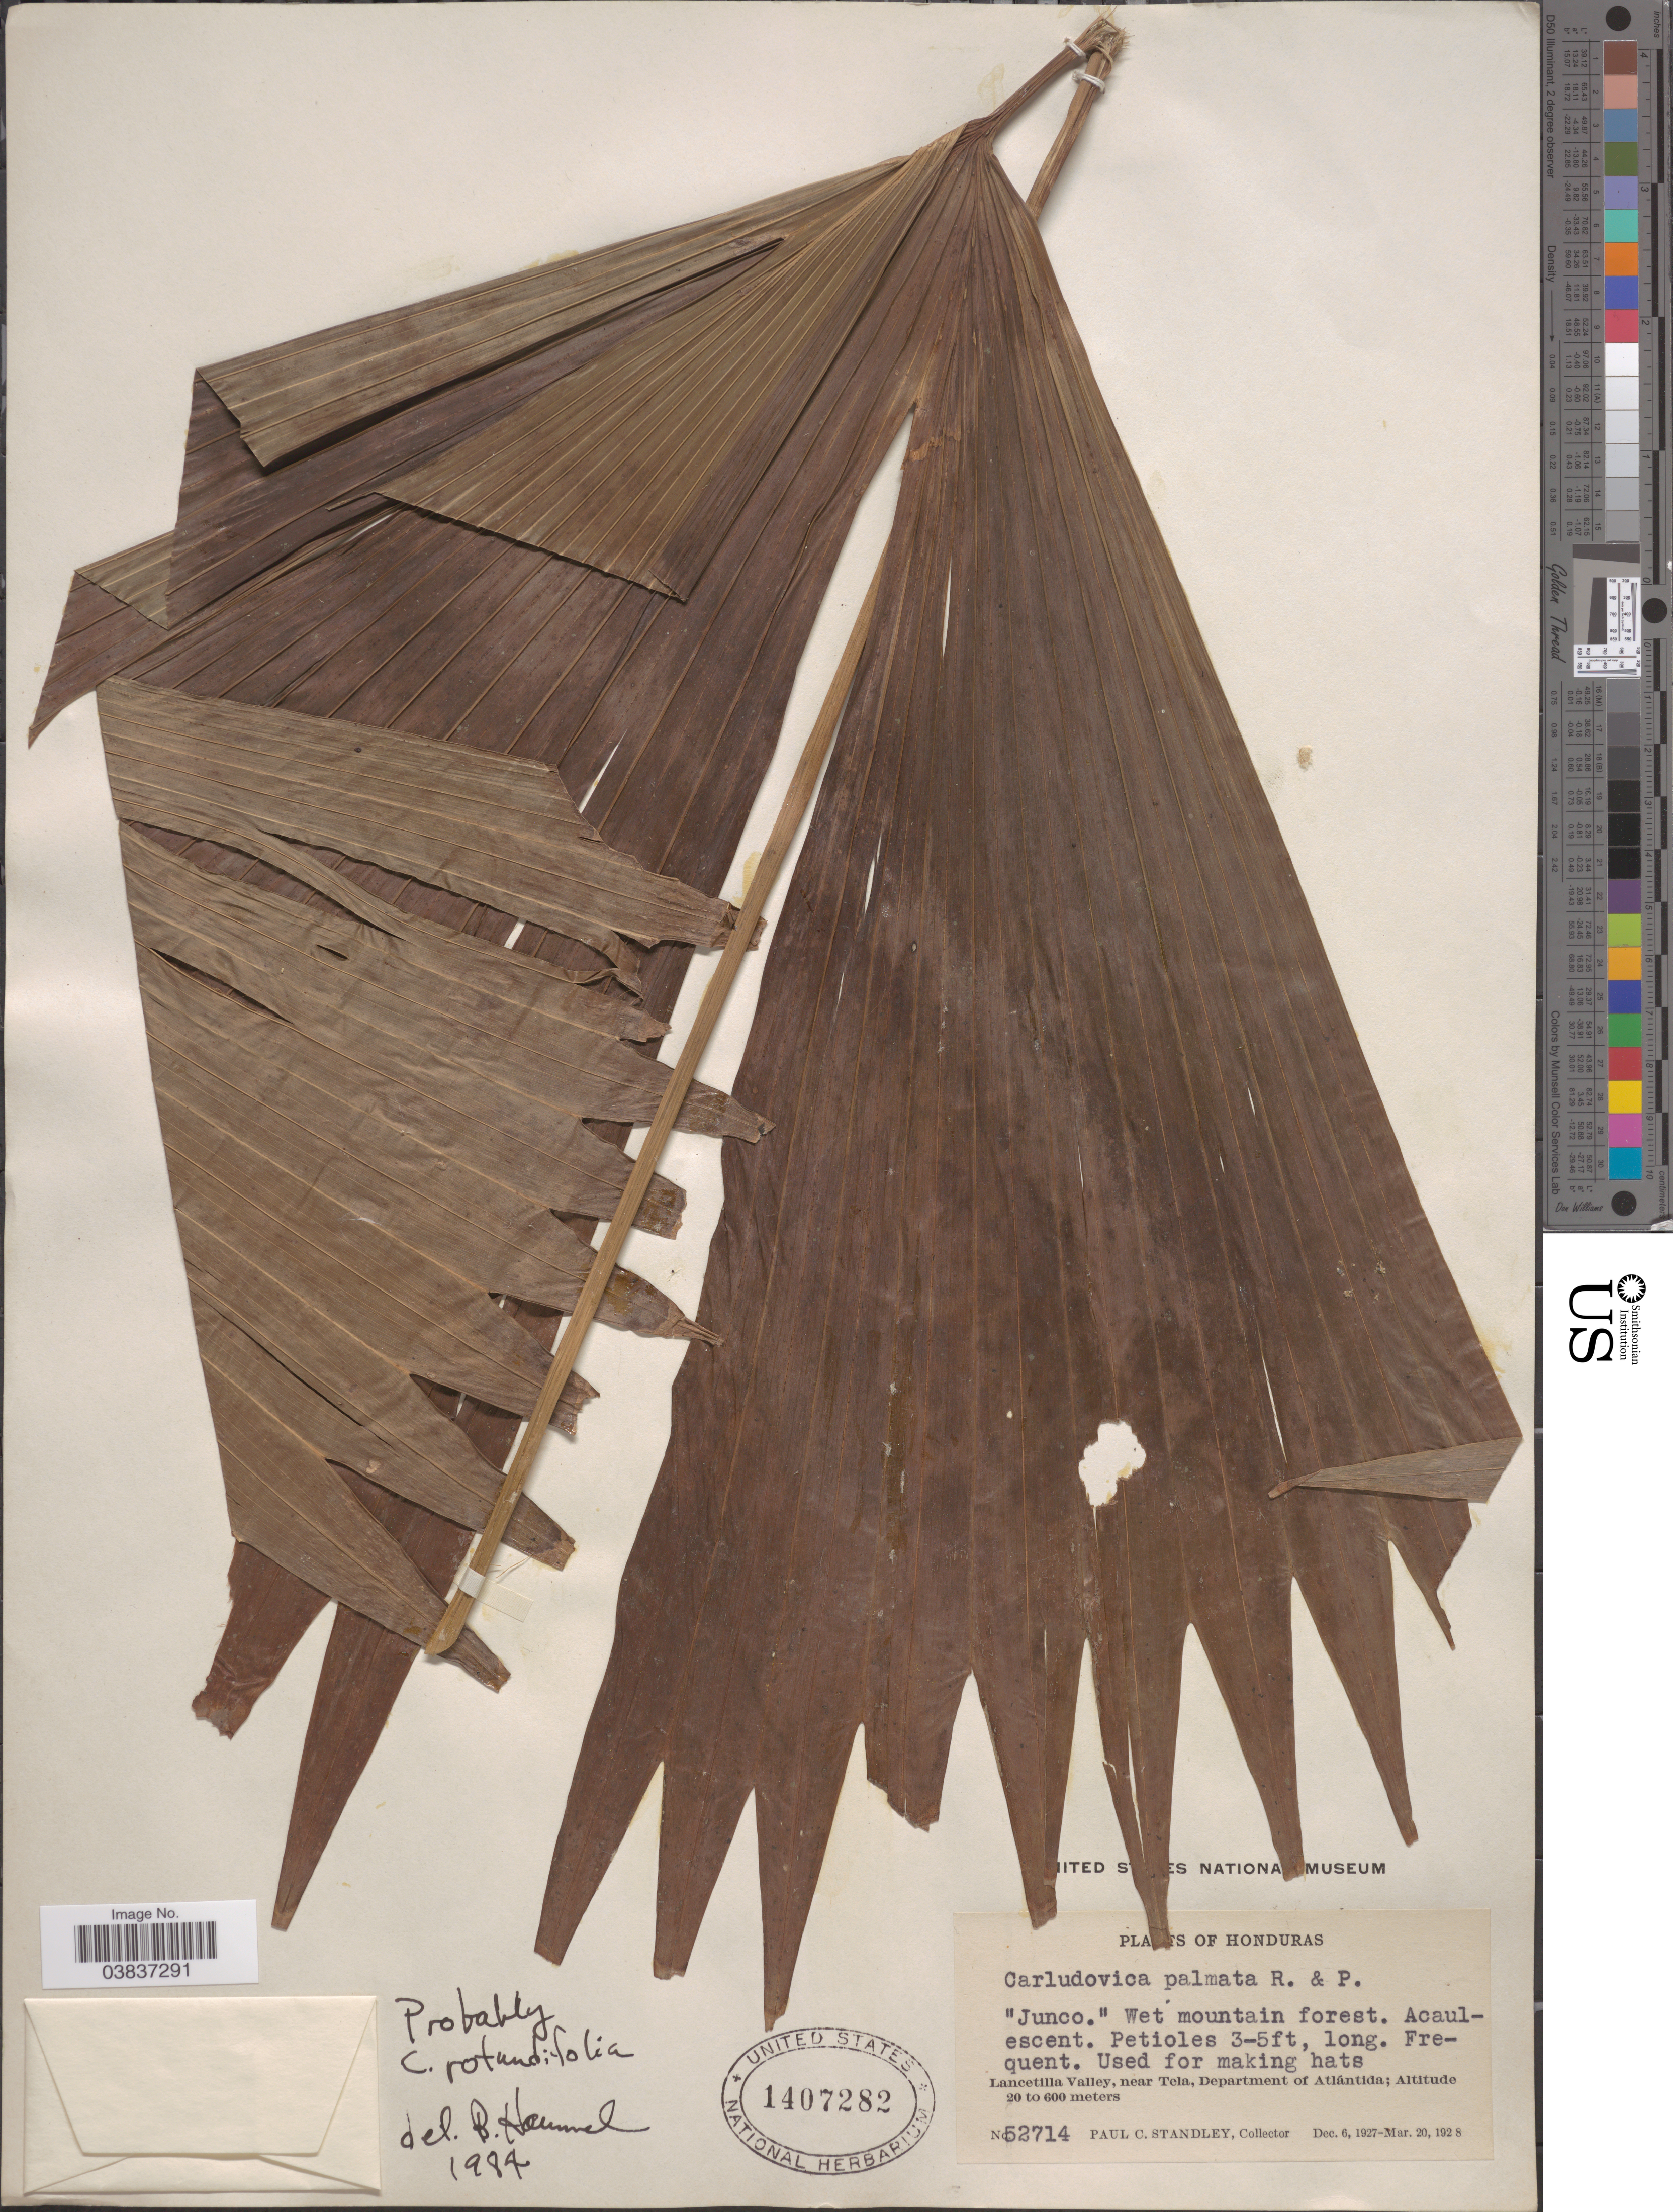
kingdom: Plantae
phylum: Tracheophyta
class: Liliopsida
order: Pandanales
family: Cyclanthaceae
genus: Carludovica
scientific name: Carludovica rotundifolia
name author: H. Wendl. ex Hook. f.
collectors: P. C. Standley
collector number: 52714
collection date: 1927-12-06/1928-03-20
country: Honduras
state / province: Atlantida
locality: Lancetilla Valley, near Tela, Department of Atlántida.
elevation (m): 20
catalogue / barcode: US 1407282